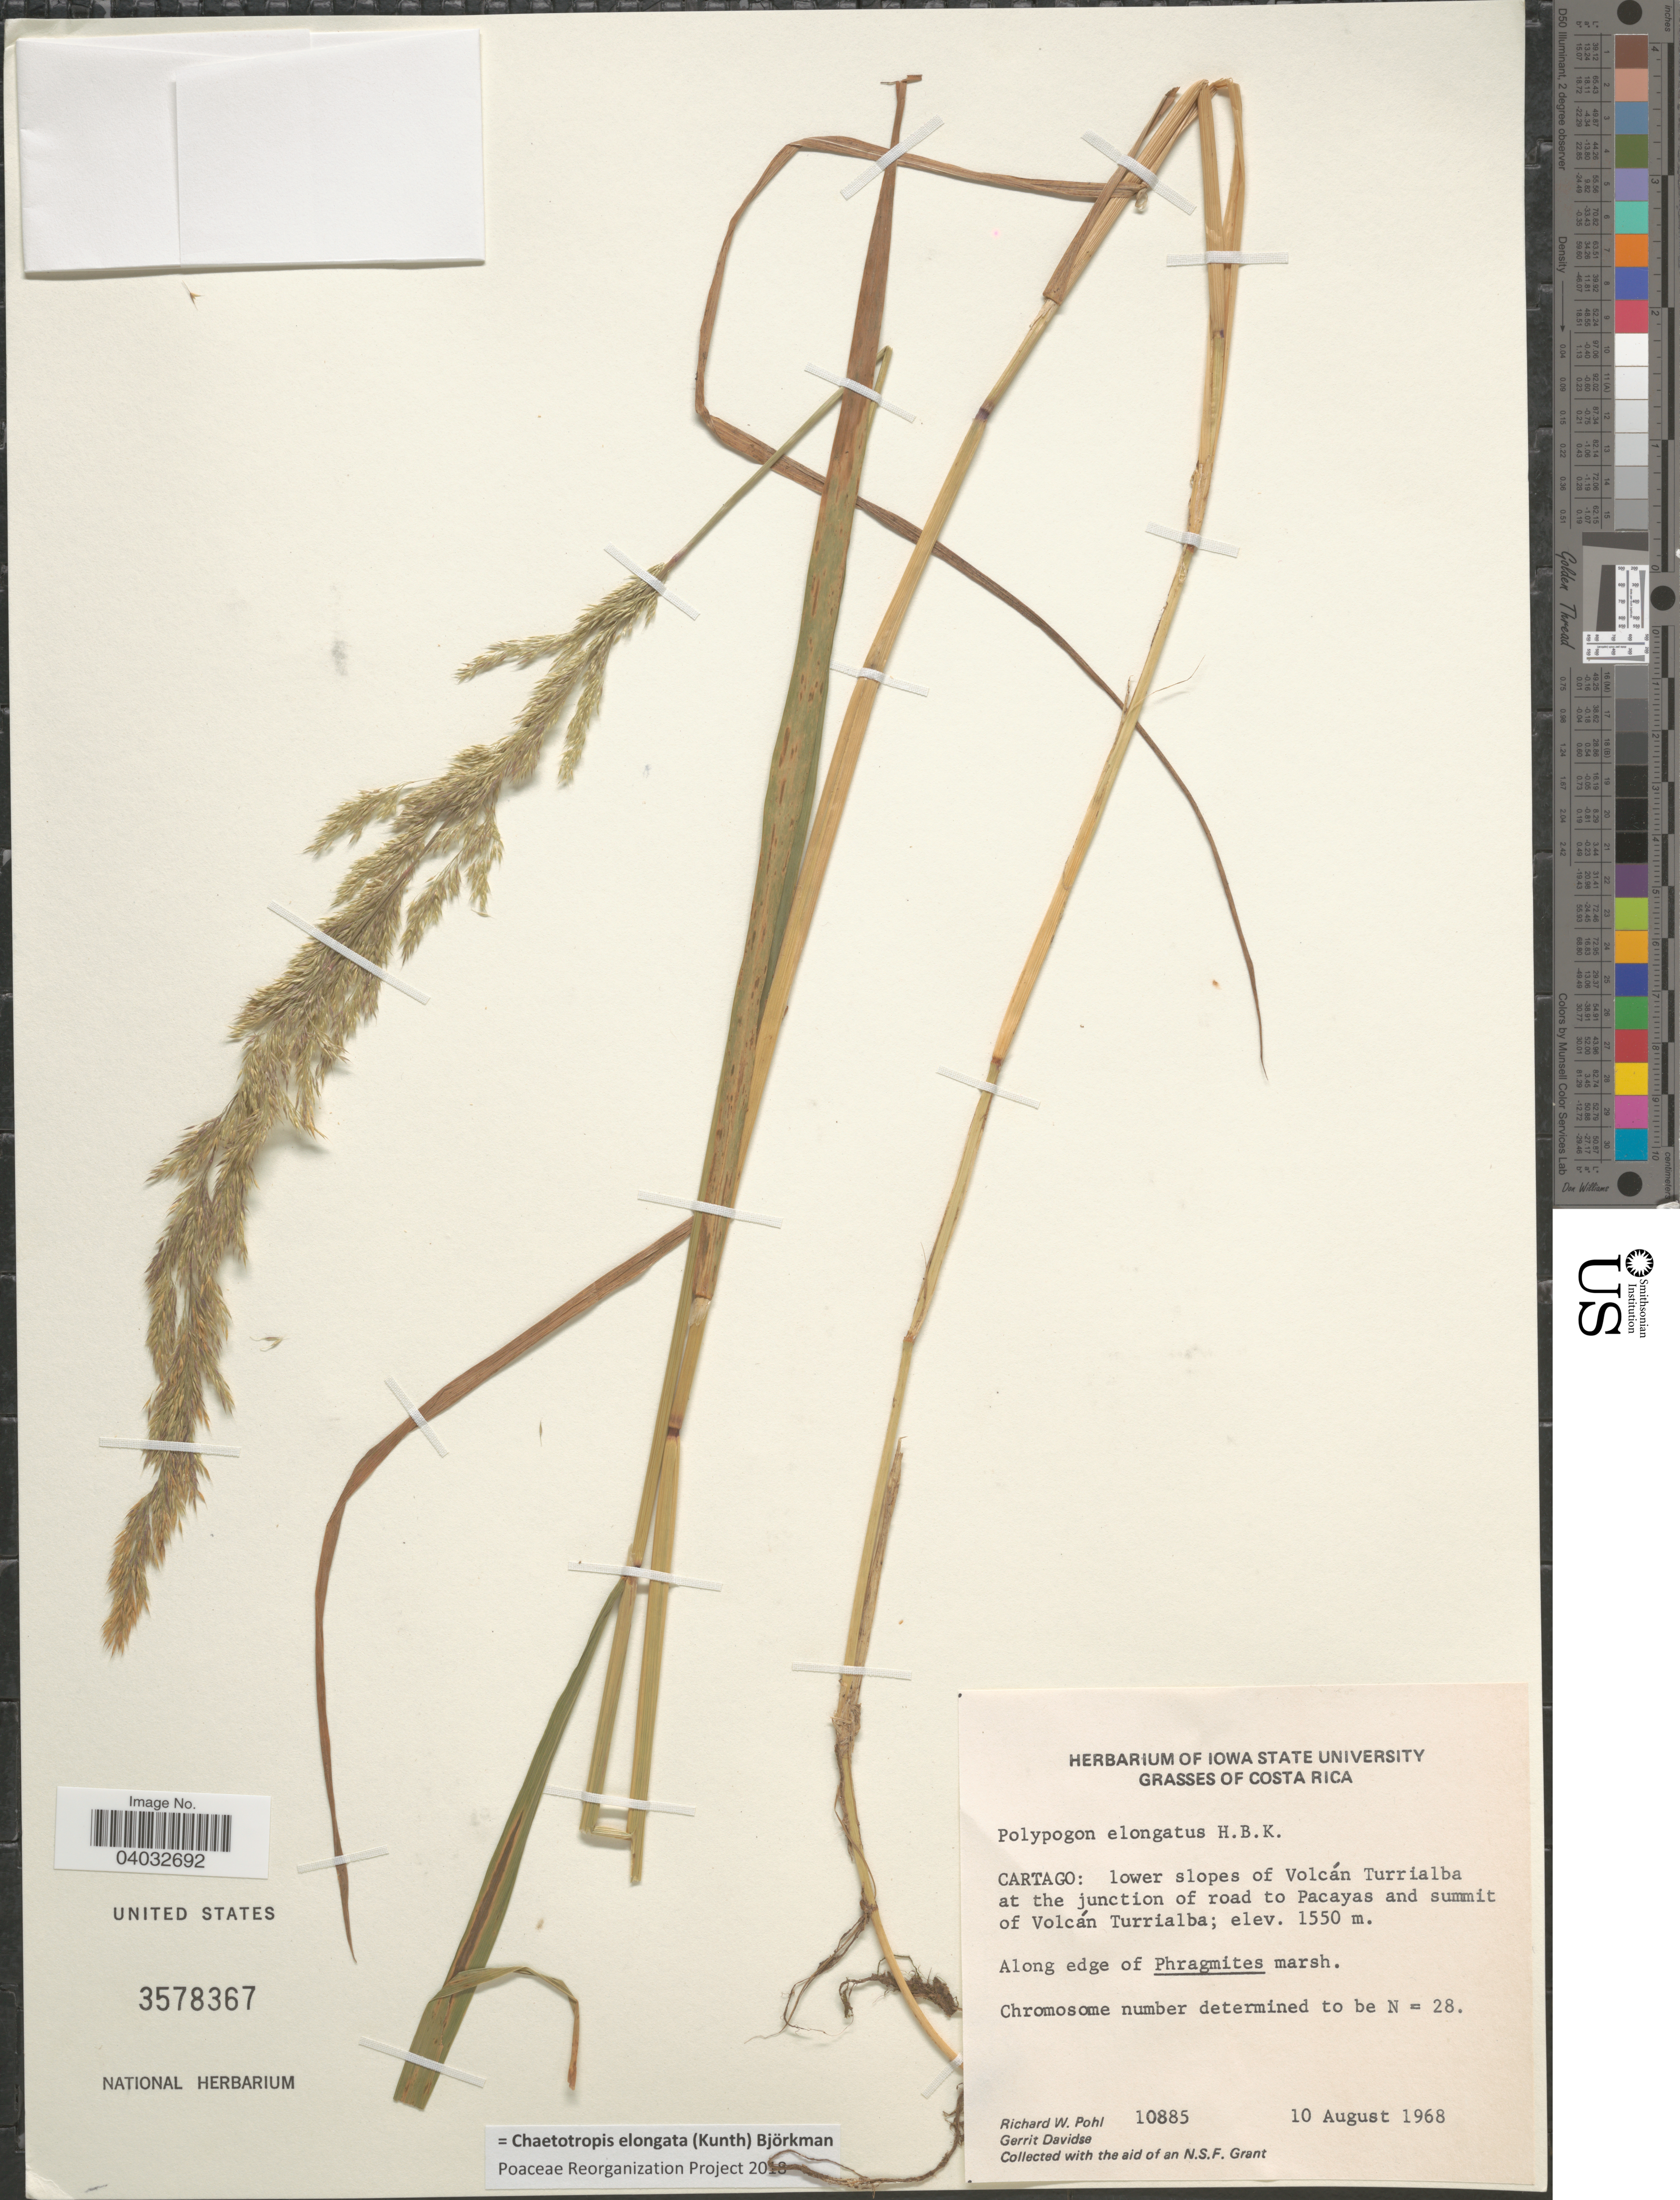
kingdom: Plantae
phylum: Tracheophyta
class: Liliopsida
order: Poales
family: Poaceae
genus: Chaetotropis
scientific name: Chaetotropis elongata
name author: (Kunth) Björkman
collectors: R. W. Pohl & G. Davidse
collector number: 10885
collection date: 1968-08-10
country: Costa Rica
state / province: Cartago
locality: Lower slopes of Volcán Turrialba at the junction of road to Pacayas and summit of Volcán Turrialba.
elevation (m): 1550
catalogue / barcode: US 3578367